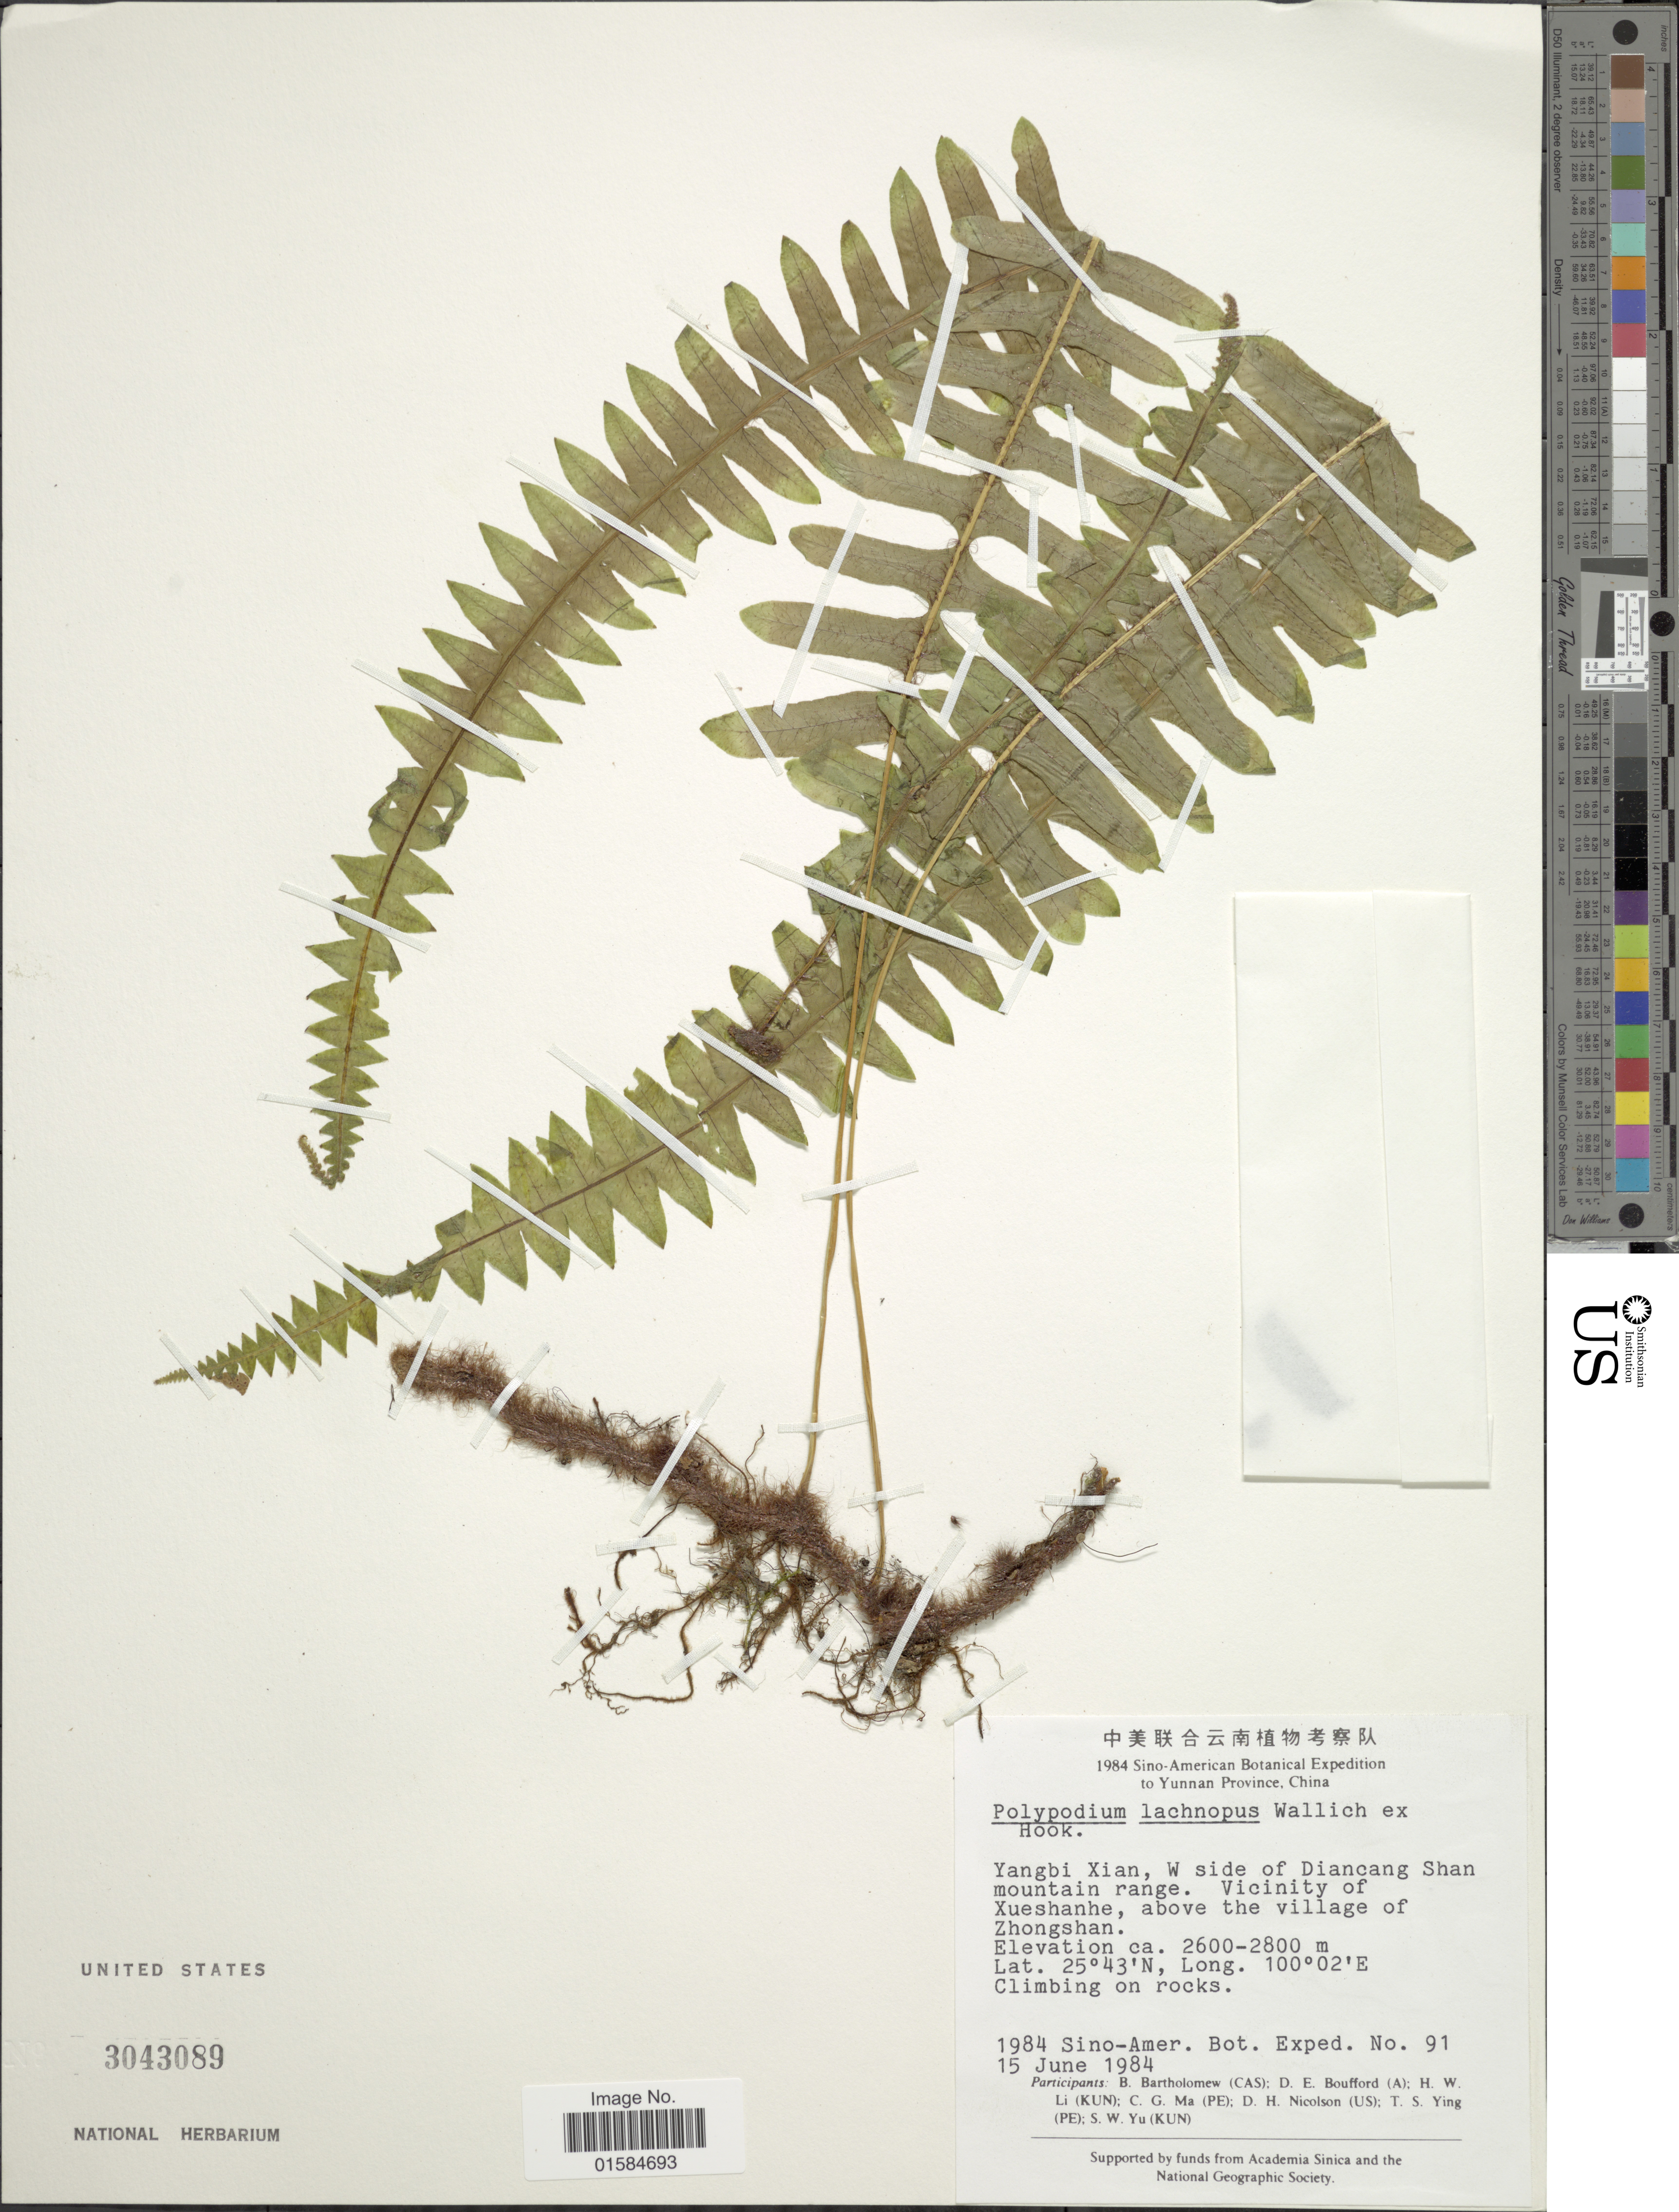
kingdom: Plantae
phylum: Tracheophyta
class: Polypodiopsida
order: Polypodiales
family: Polypodiaceae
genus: Goniophlebium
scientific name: Goniophlebium lachnopus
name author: (Wall. ex Hook.) J. Sm.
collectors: Sino-Amer. Bot. Exped. 1984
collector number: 91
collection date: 1984-06-15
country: China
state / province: Yunnan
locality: Yunnan Province, Yangbi Xian, W side of Diancang Shan mountain range, Vicinity of Xueshanhe, above the village of Zhongshan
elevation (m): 2600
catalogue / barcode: US 3043089